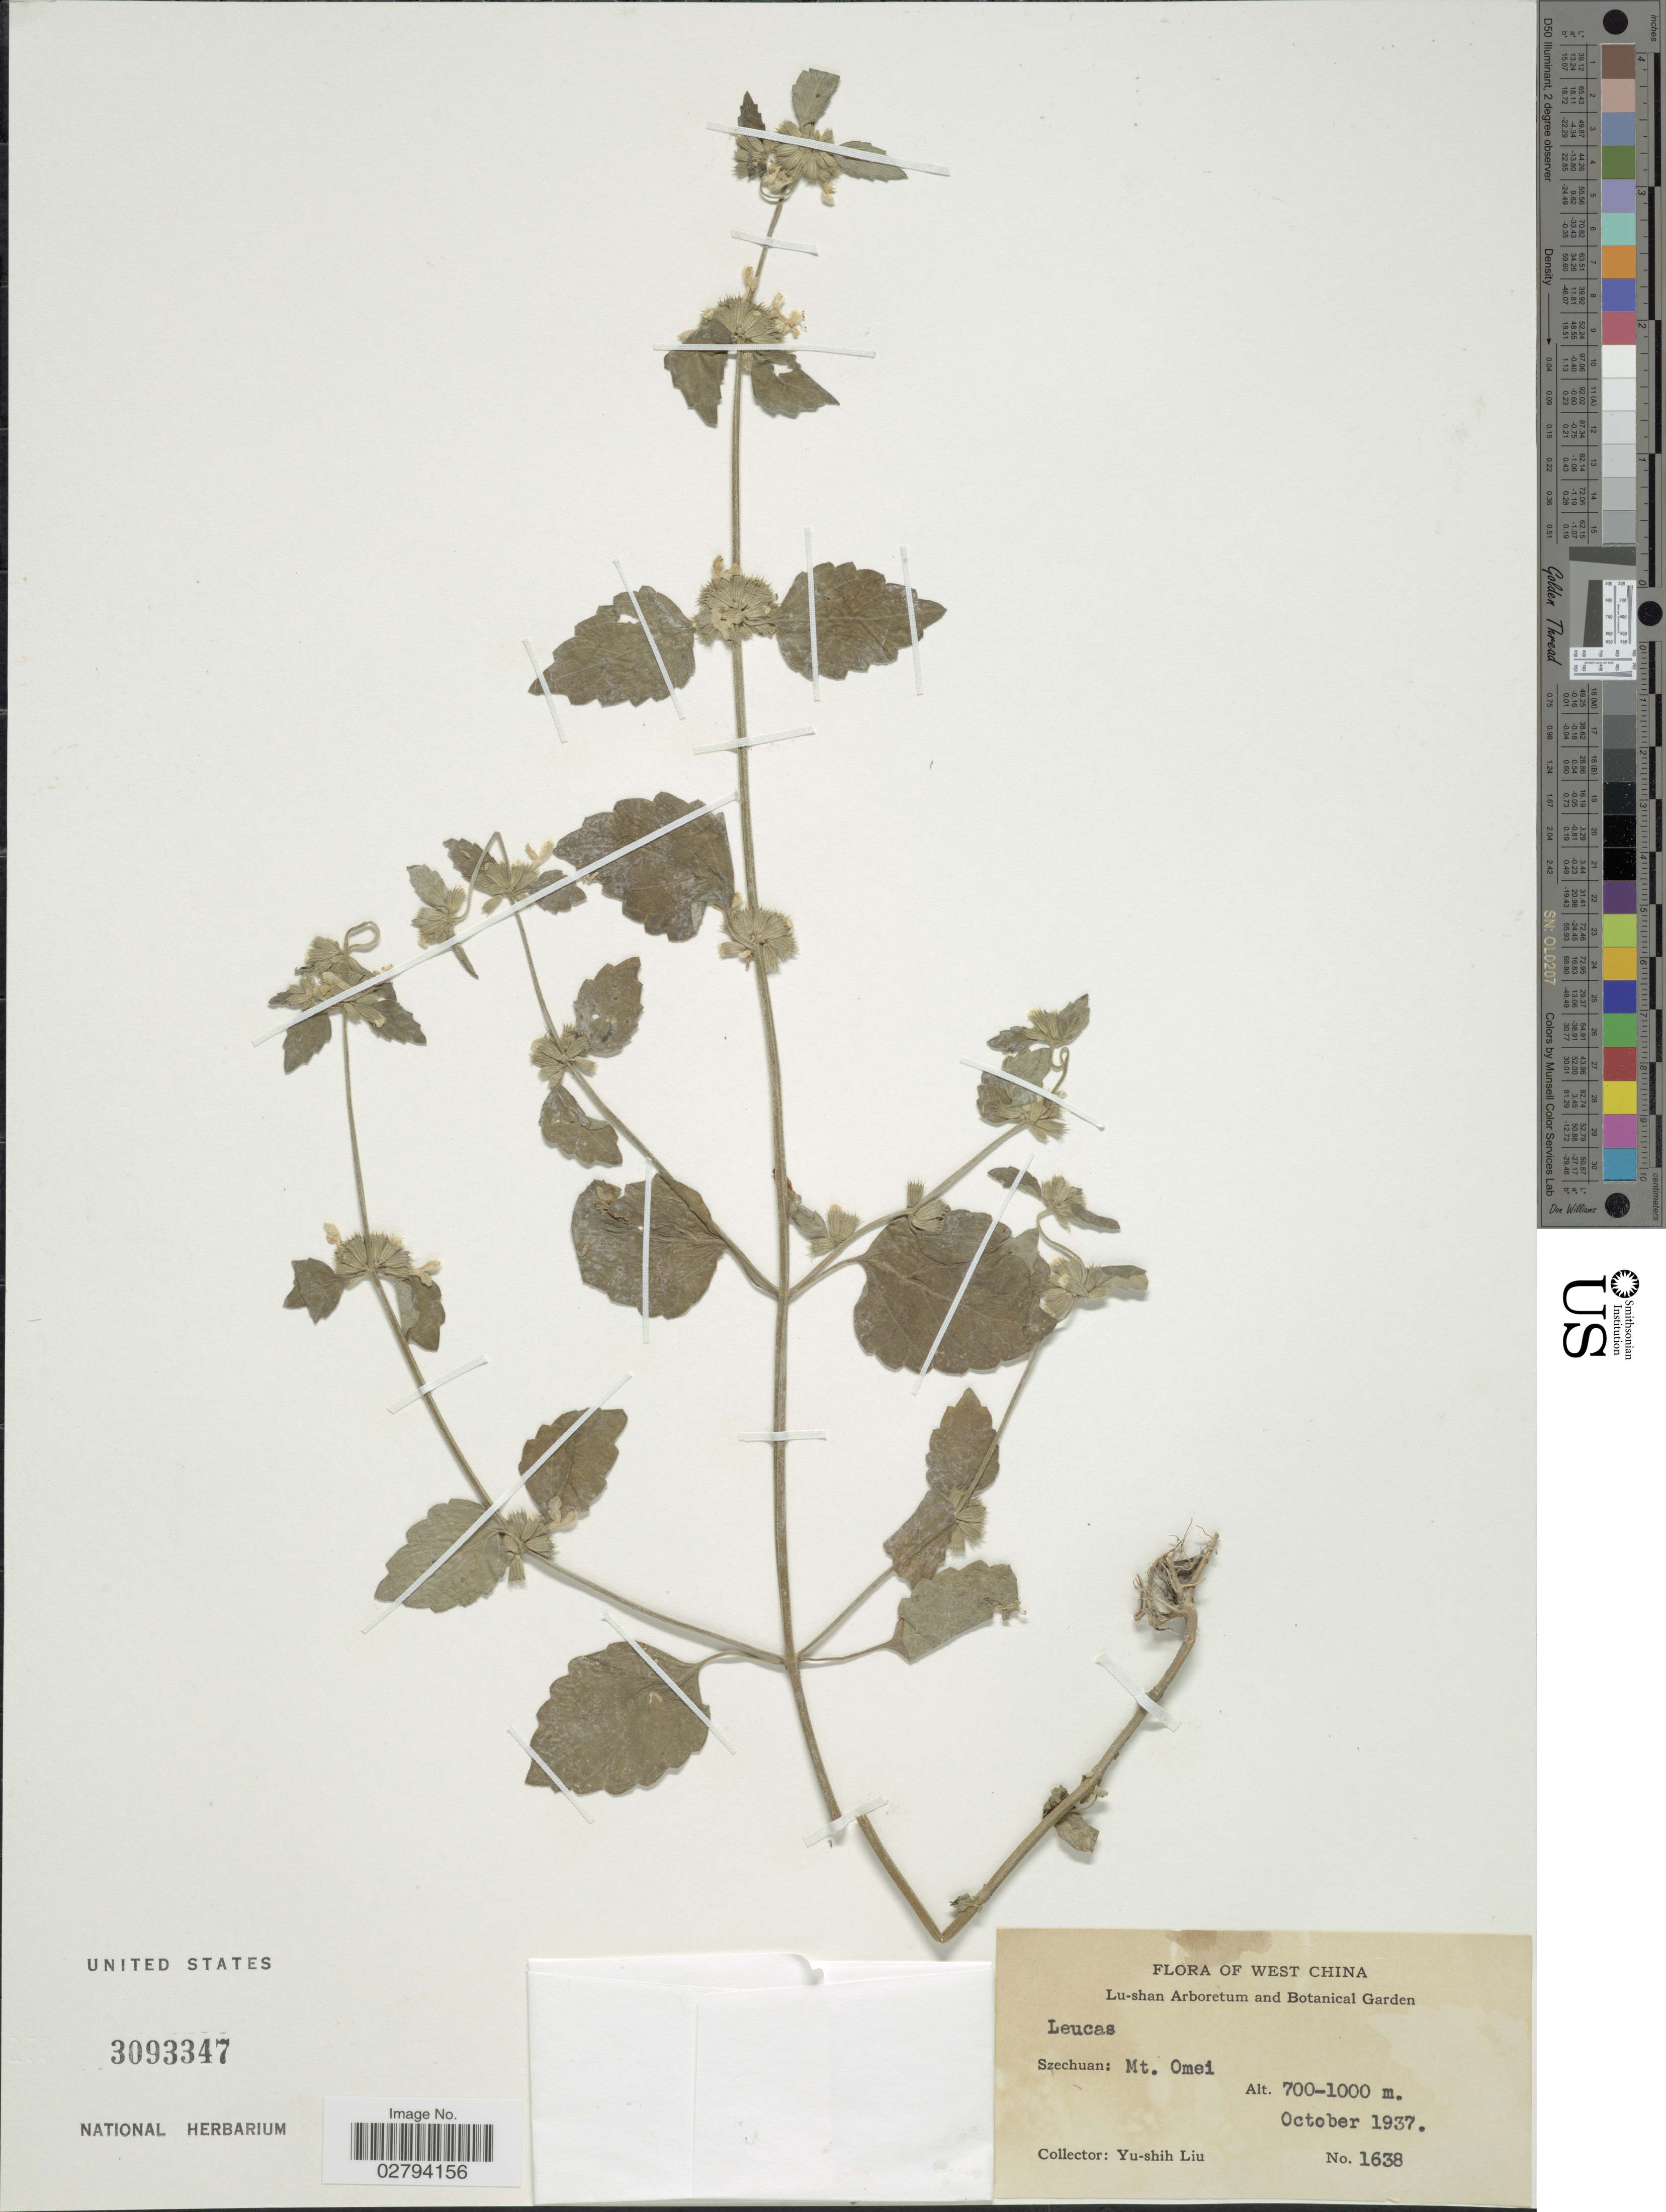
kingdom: Plantae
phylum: Tracheophyta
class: Magnoliopsida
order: Lamiales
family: Lamiaceae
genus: Leucas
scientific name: Leucas sp.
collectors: Y.-S. Liu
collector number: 1638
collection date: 1937-10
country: China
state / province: Sichuan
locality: West China, Szechuan: Mt. Omei.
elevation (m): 700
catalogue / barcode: US 3093347